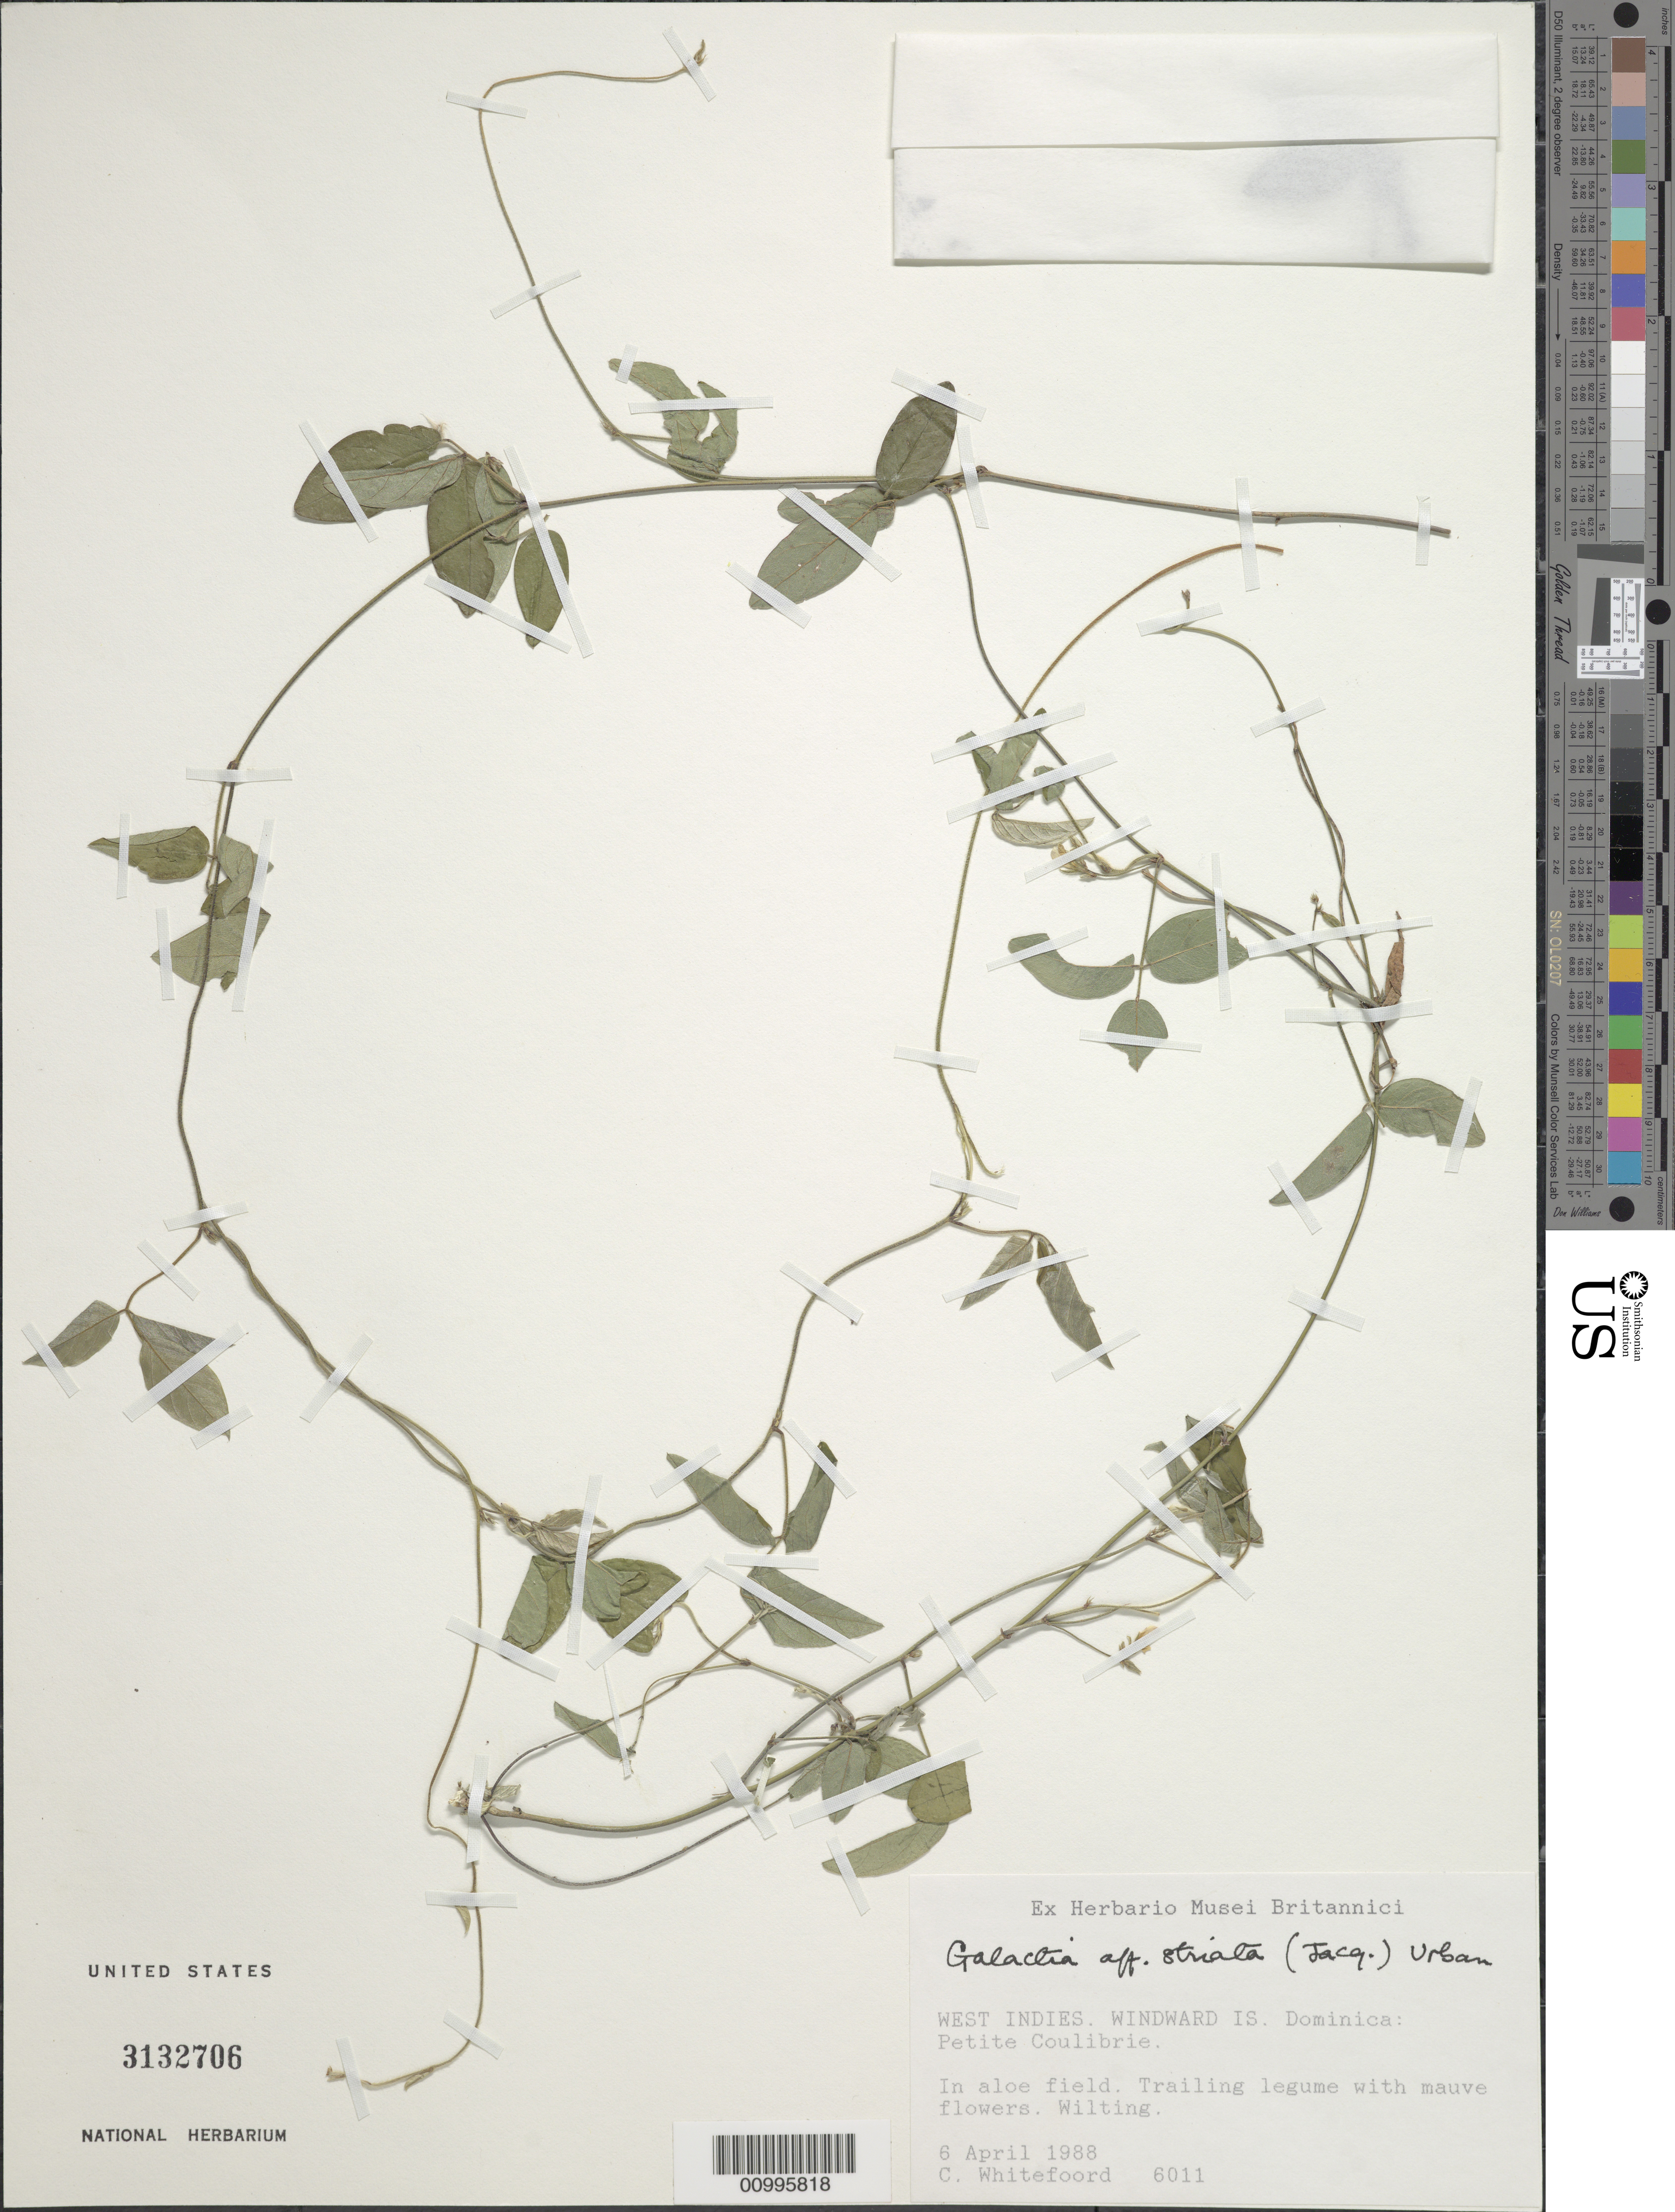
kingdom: Plantae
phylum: Tracheophyta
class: Magnoliopsida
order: Fabales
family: Fabaceae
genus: Galactia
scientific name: Galactia striata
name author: (Jacq.) Urb.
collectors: C. Whitefoord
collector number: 6011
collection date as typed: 06 Apr 1988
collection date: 1988-04-06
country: Dominica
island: Dominica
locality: Petite Coulibrie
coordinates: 0 N, 0 E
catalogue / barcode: US 3132706